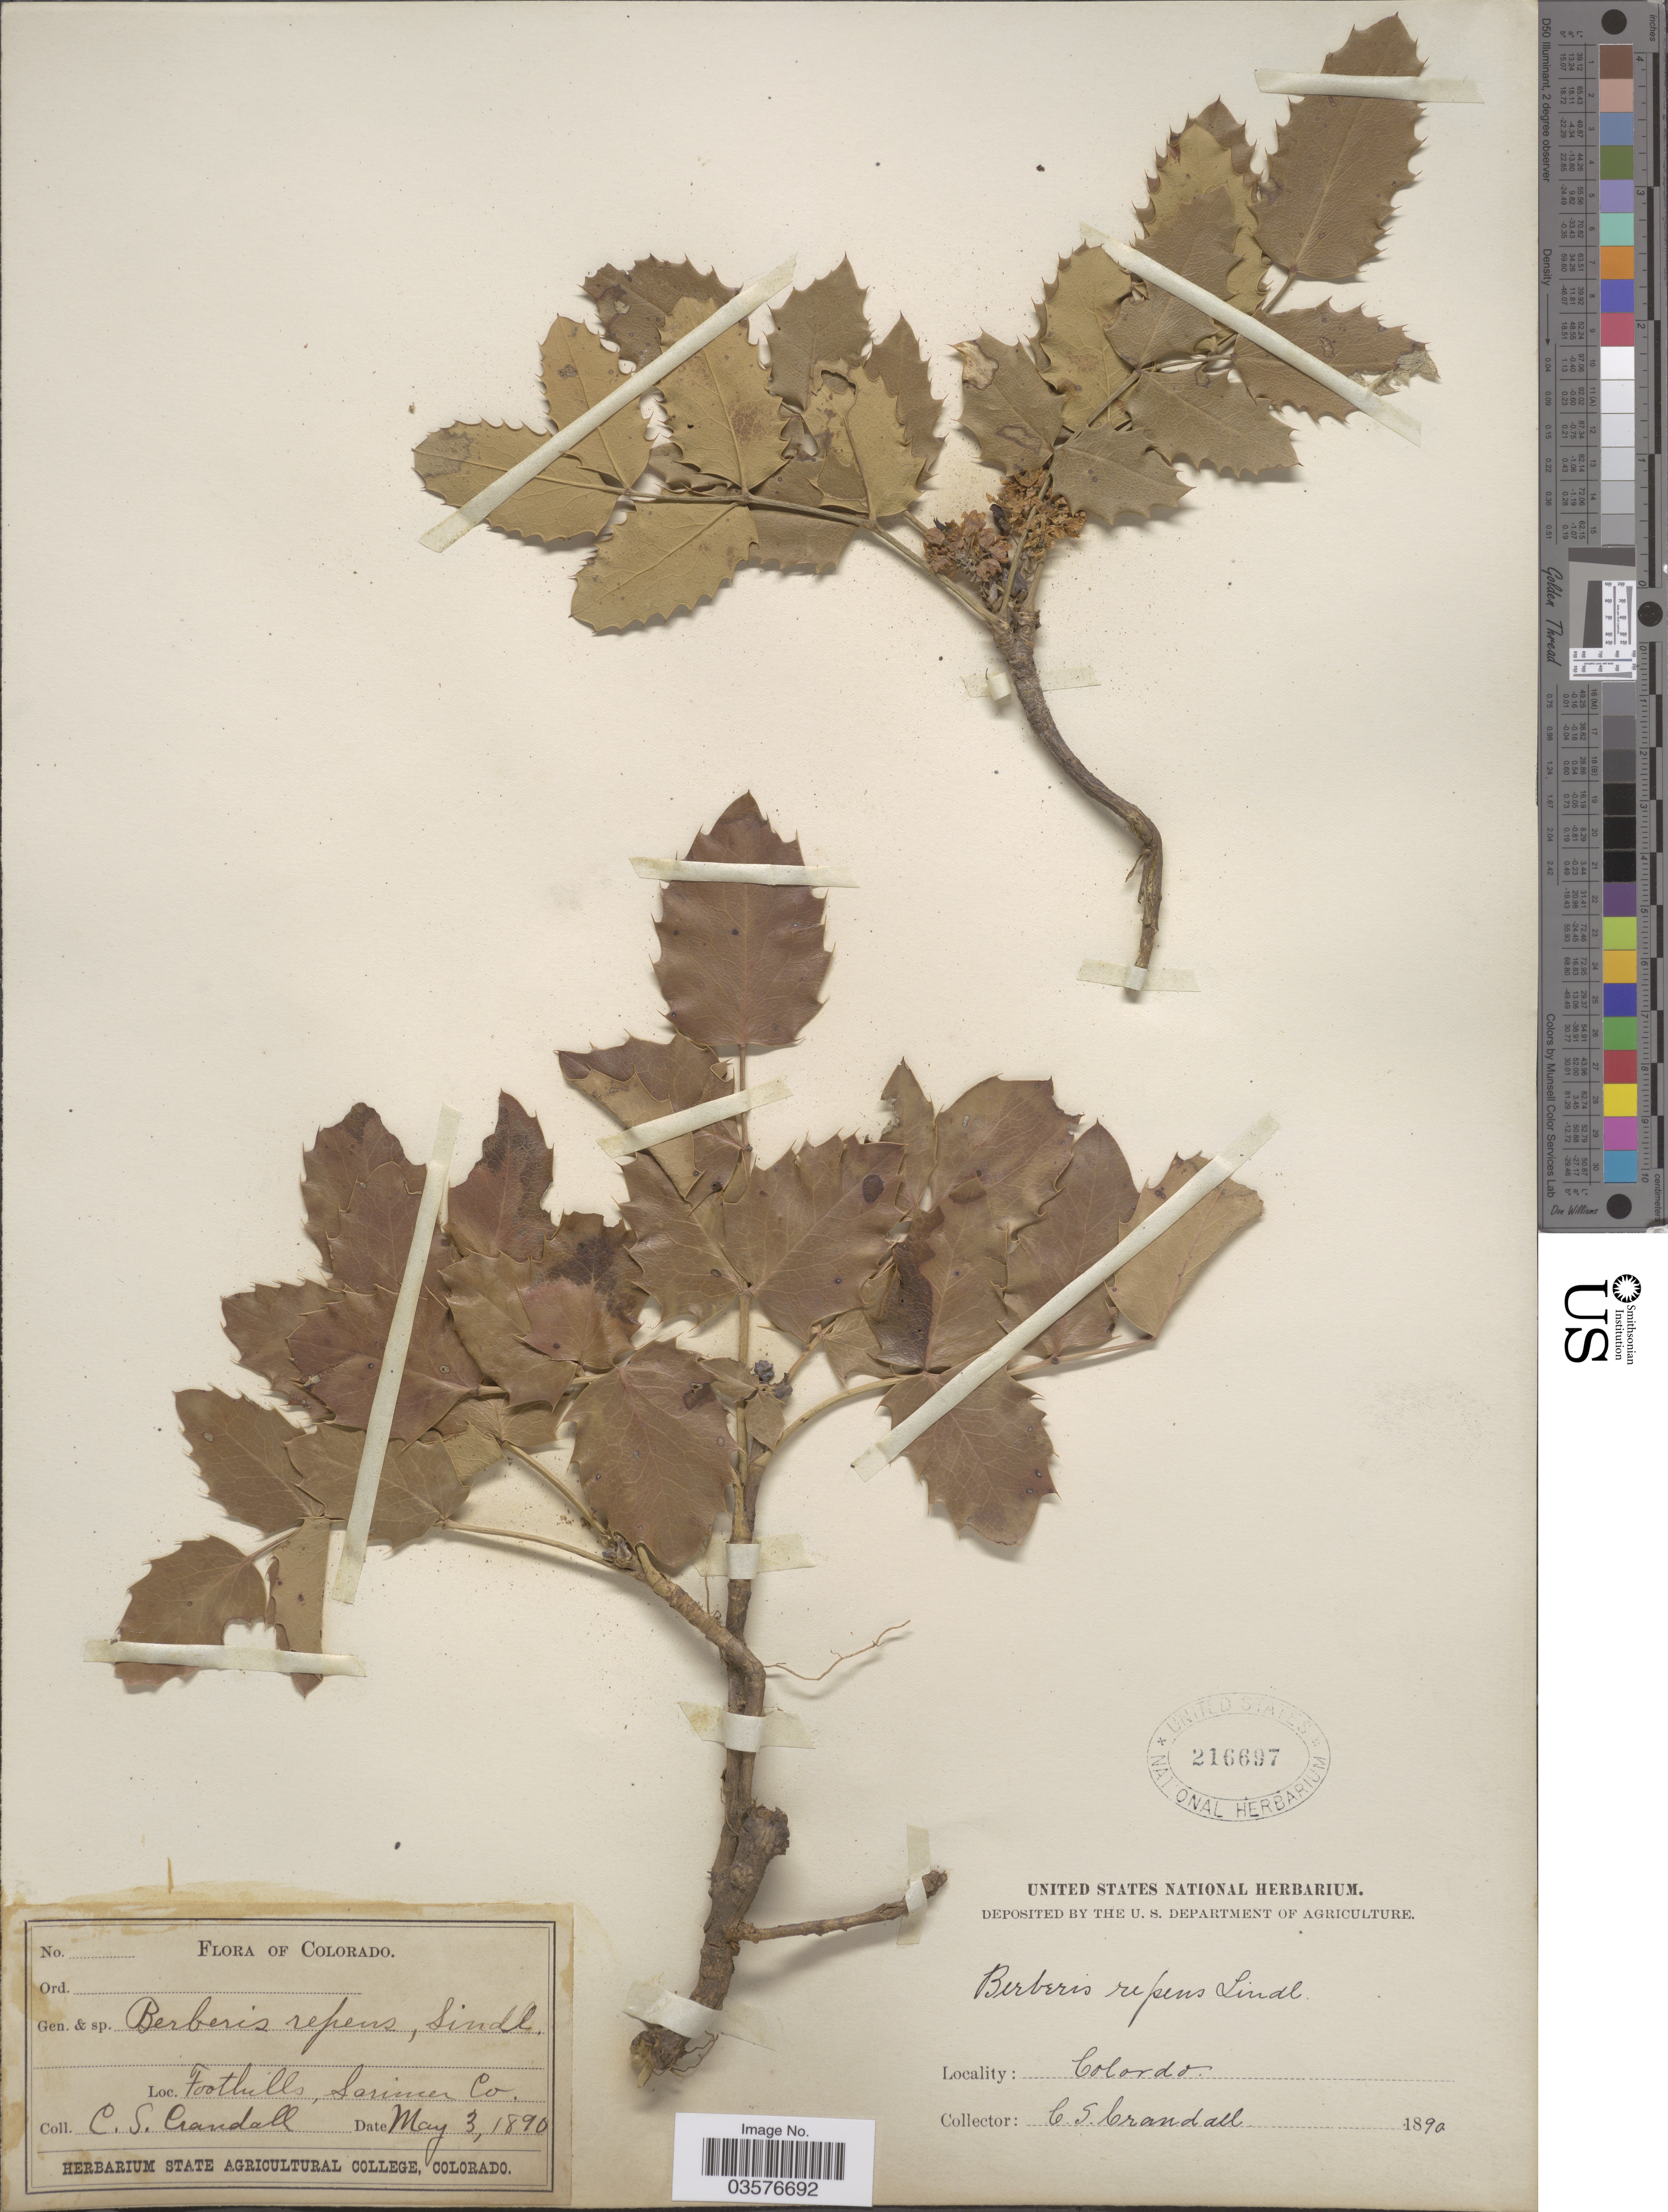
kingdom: Plantae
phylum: Tracheophyta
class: Magnoliopsida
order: Ranunculales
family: Berberidaceae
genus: Mahonia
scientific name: Mahonia repens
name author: (Lindl.) G. Don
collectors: C. Crandall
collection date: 1890-05-03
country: United States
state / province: Colorado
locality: Foothills, Larimer Co.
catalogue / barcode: US 216697